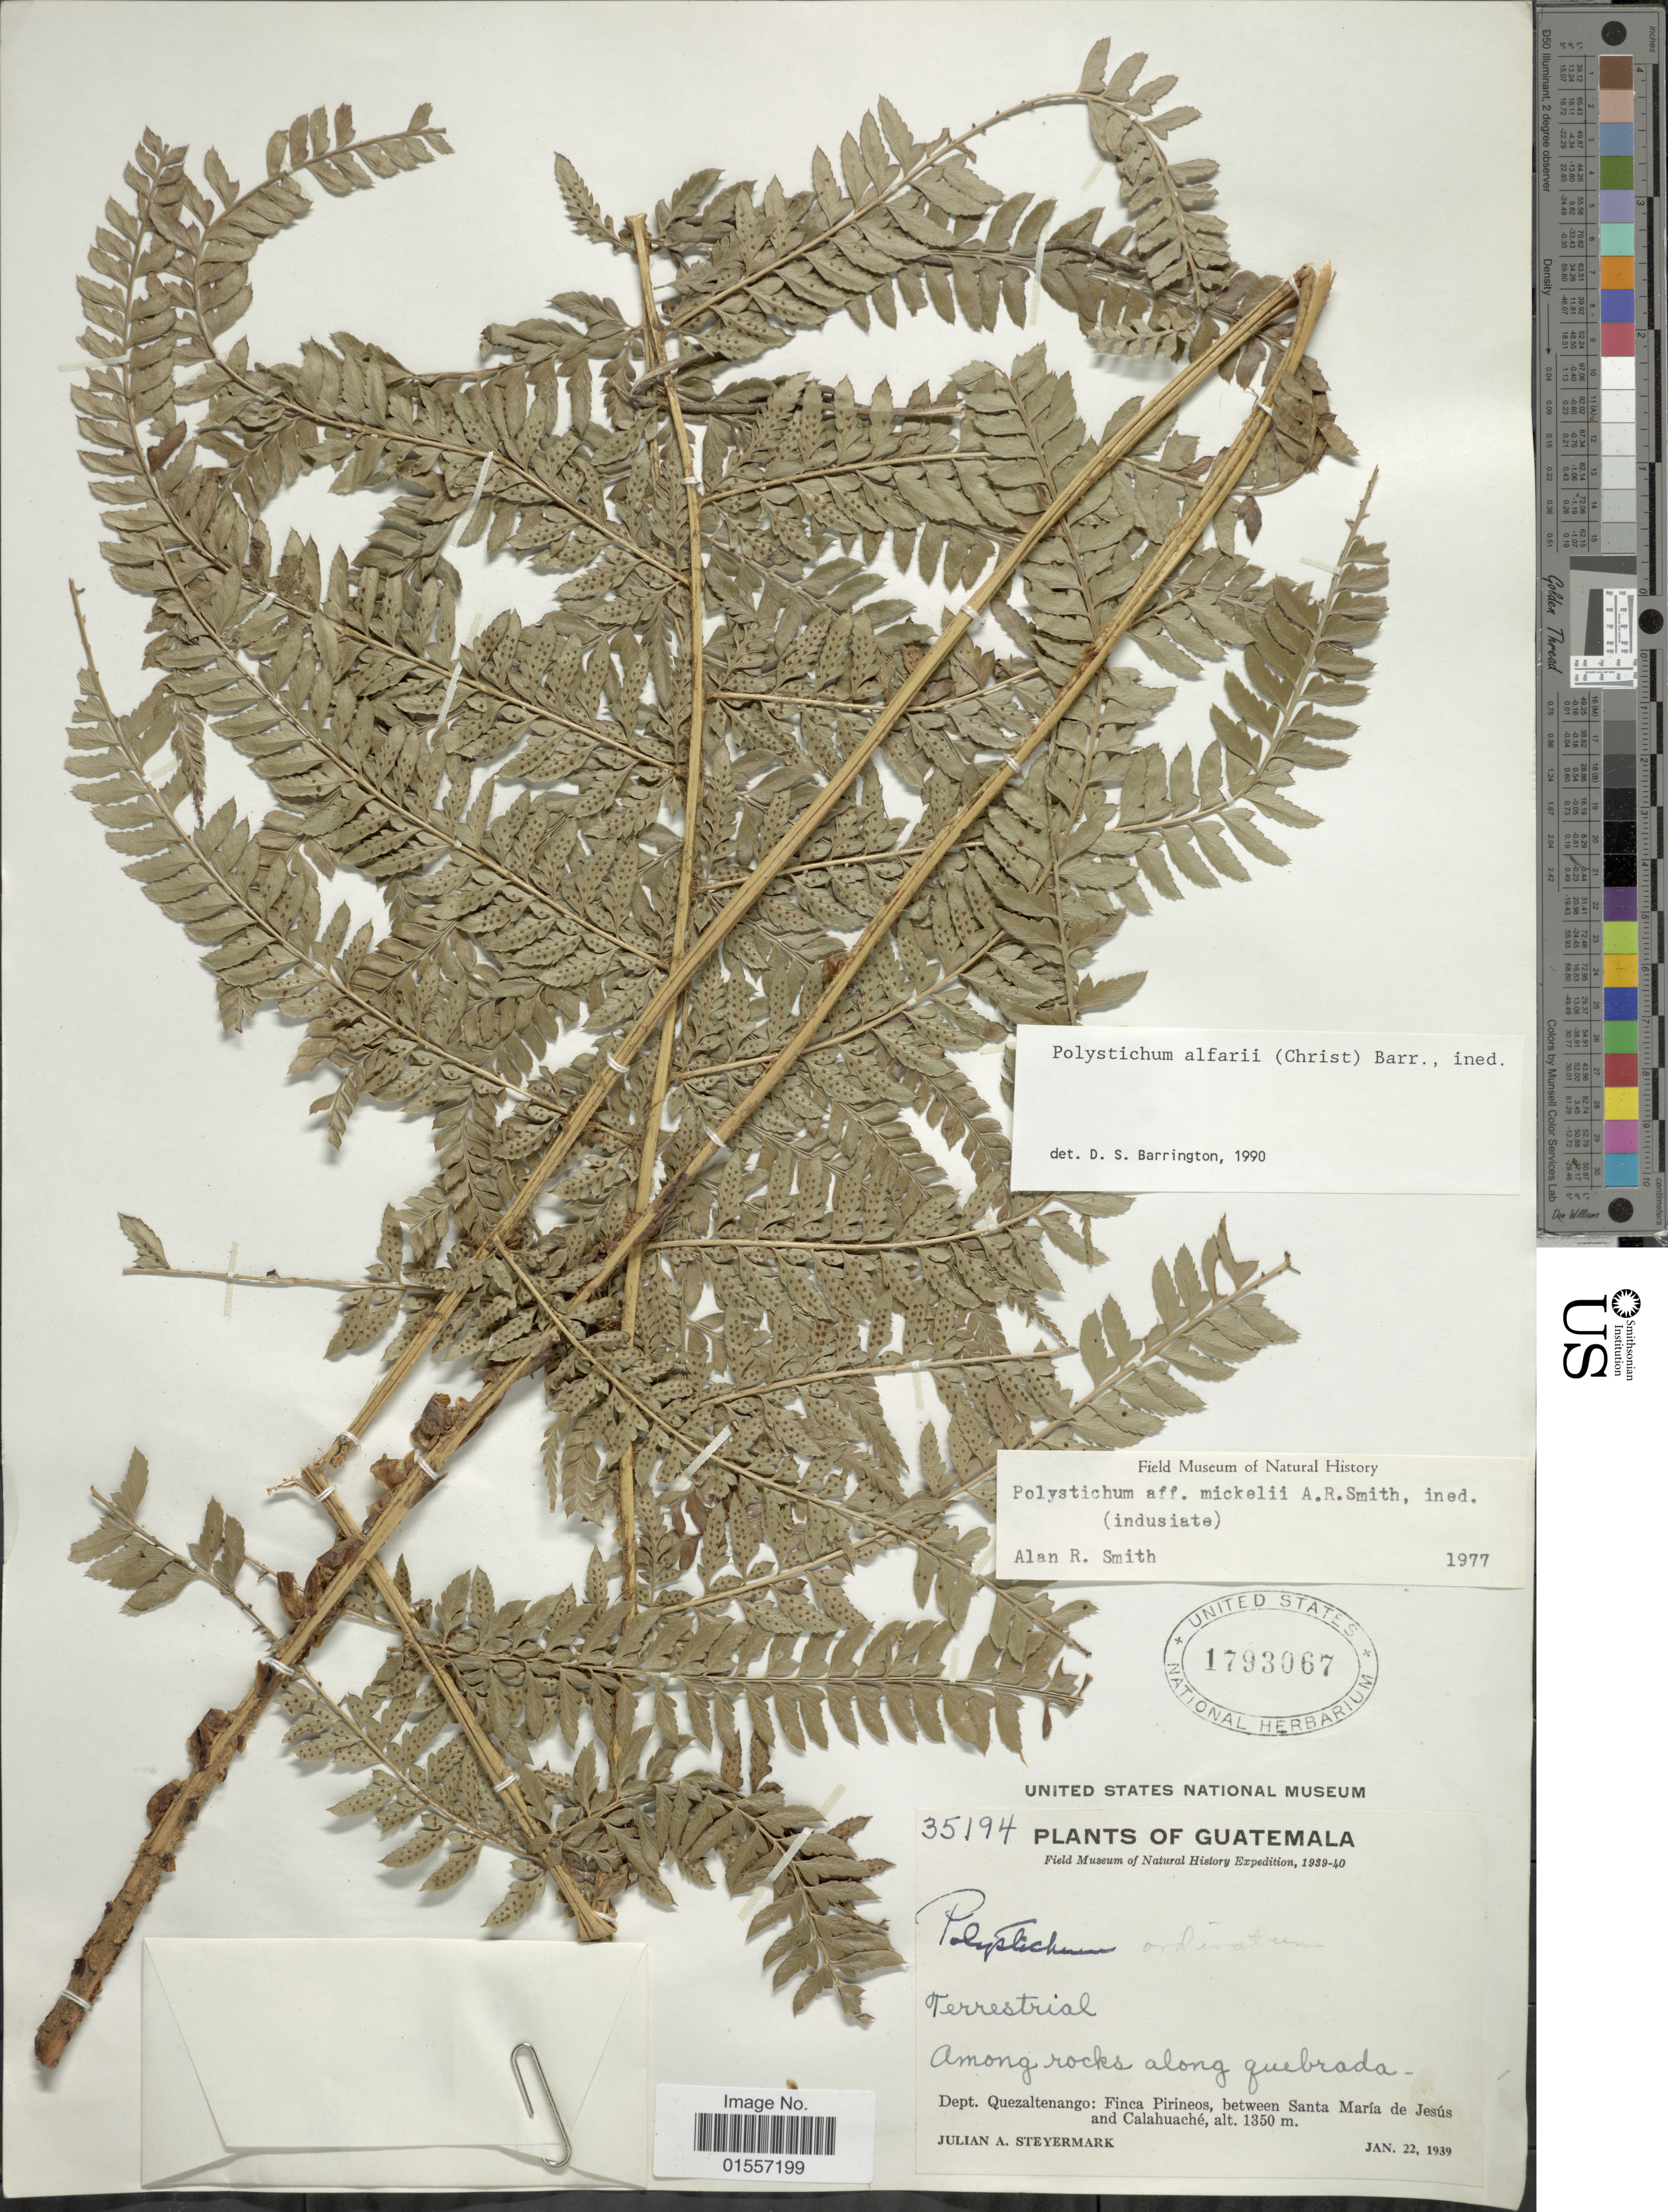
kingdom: Plantae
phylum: Tracheophyta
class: Polypodiopsida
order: Polypodiales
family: Dryopteridaceae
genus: Polystichum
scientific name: Polystichum alfaroi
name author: (Christ) Barrington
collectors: J. Steyermark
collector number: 35194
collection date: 1939-01-22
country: Guatemala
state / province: Quetzaltenango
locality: Among rocks along quebrada, dept. Quezaltenango: Finca Pirineos, between Santa Maria de Jesus and Calahuache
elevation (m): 1350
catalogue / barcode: US 1793067